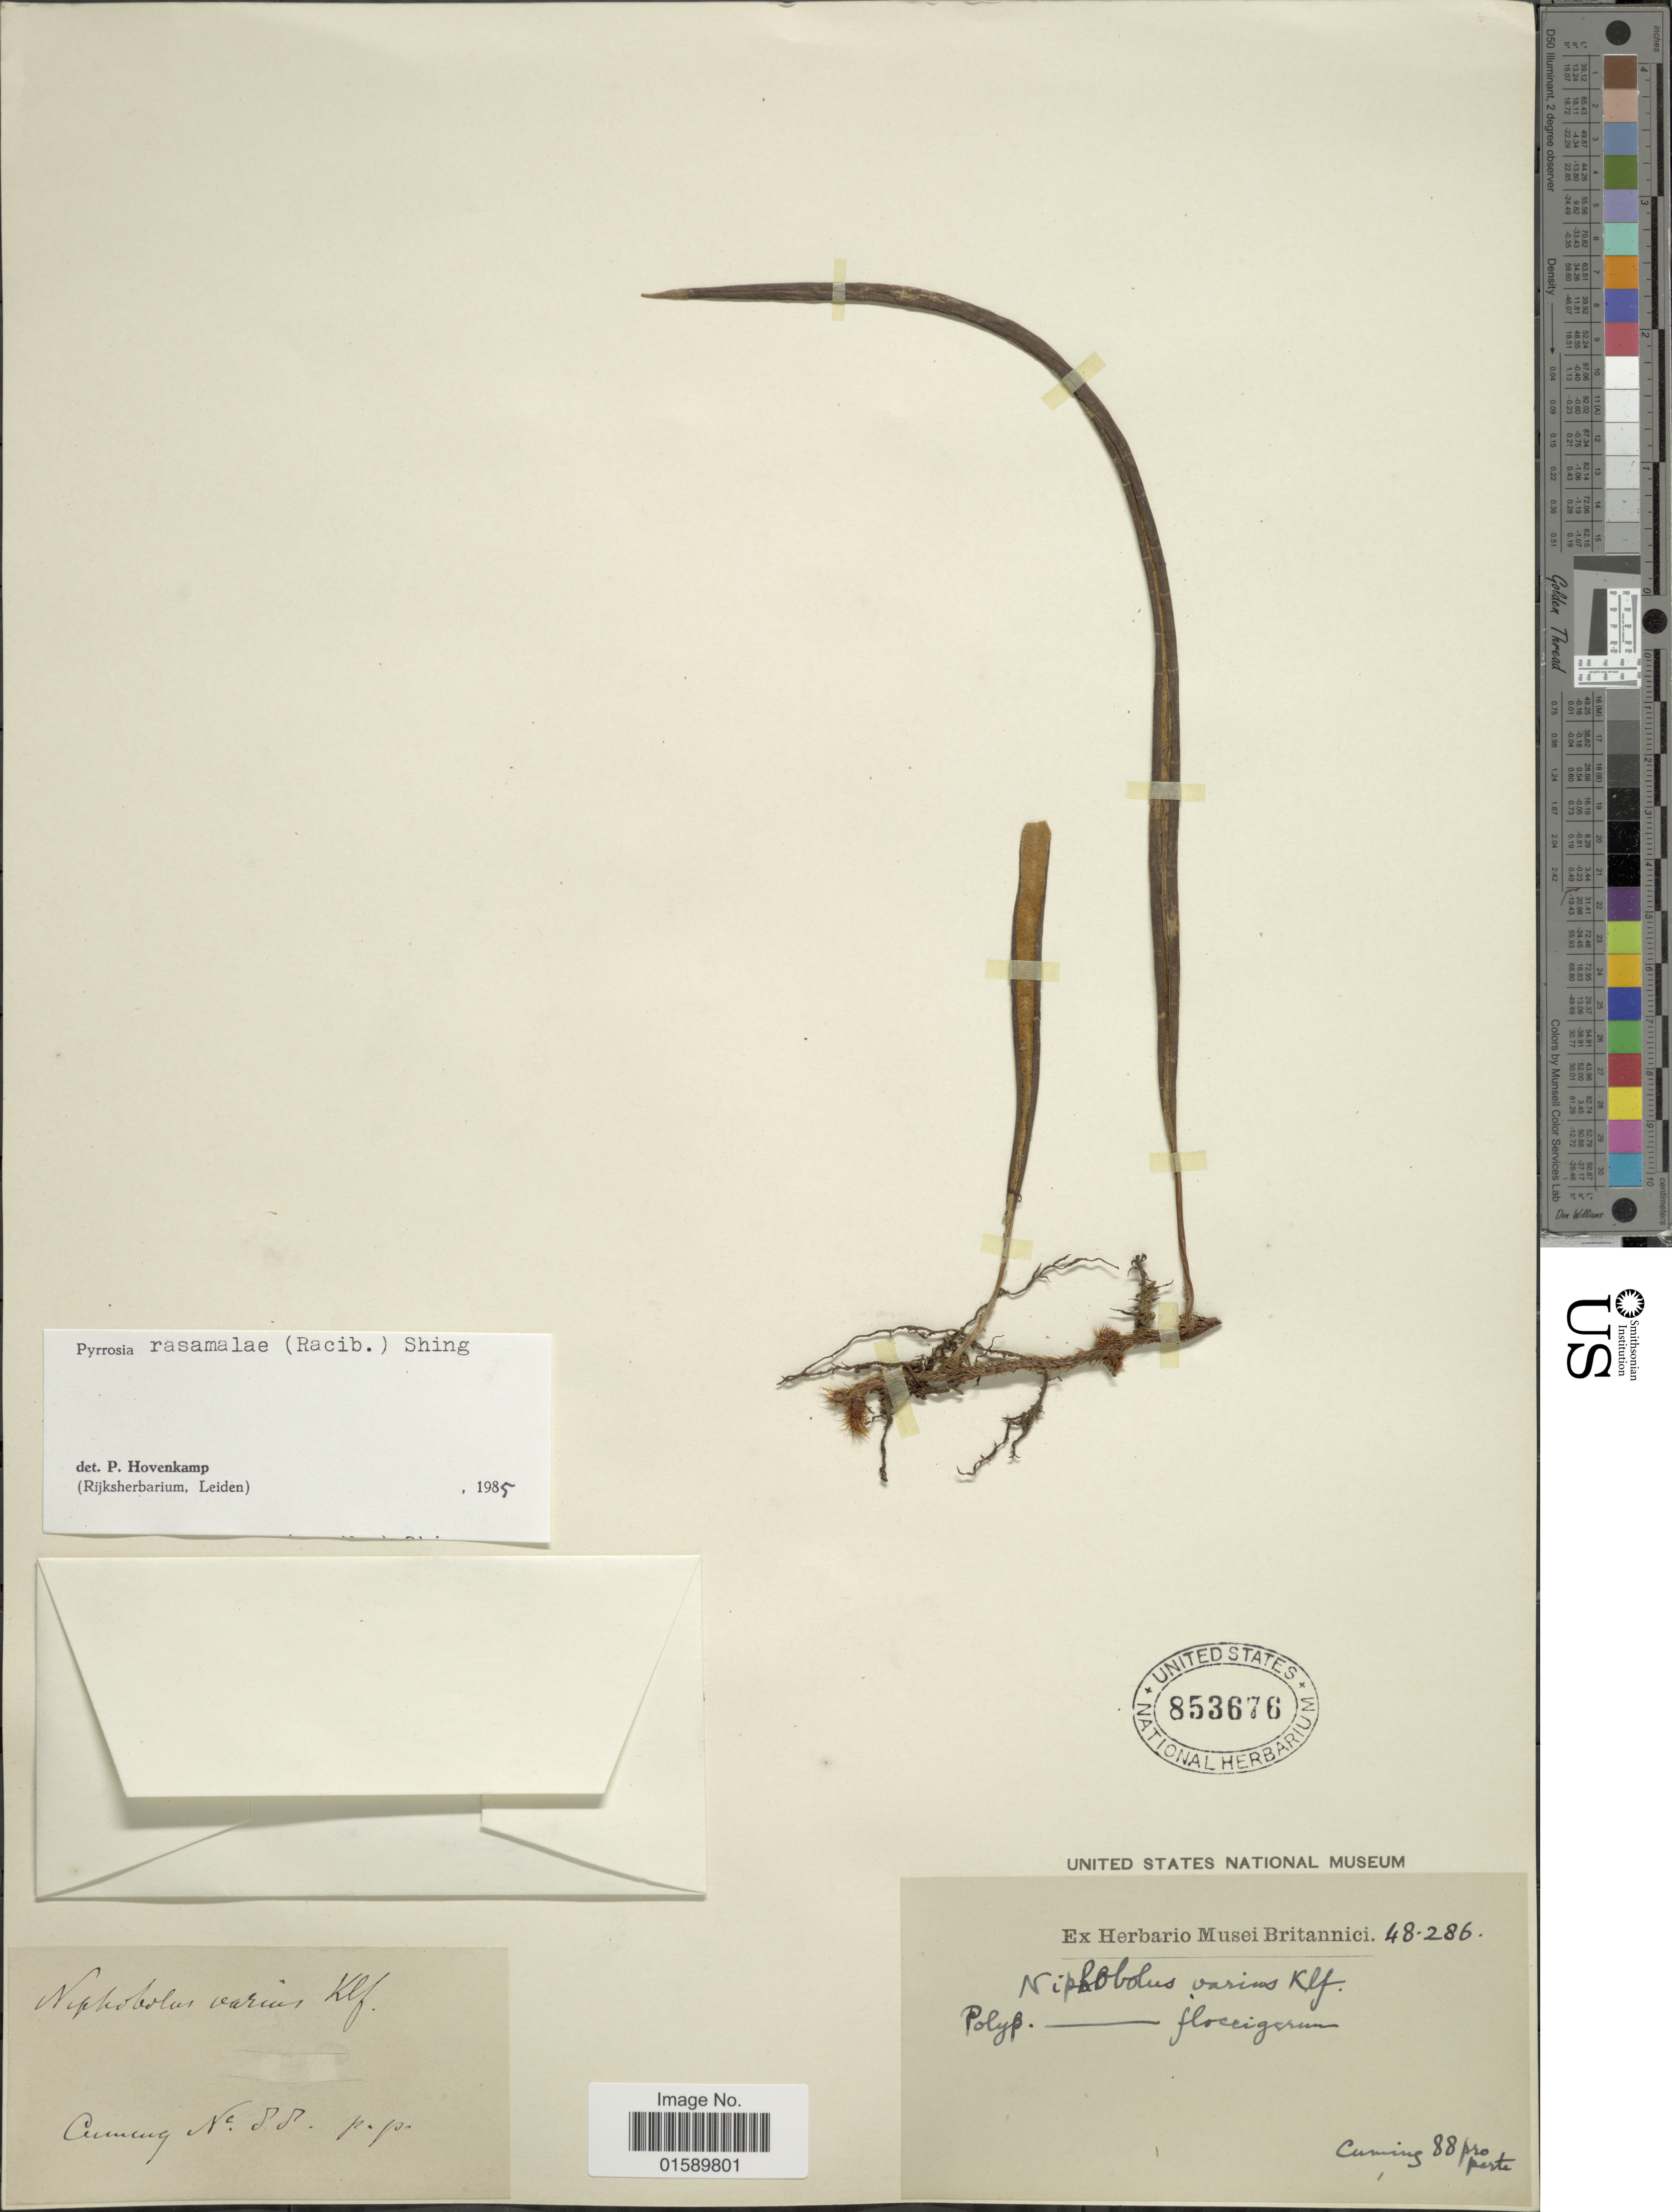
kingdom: Plantae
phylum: Tracheophyta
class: Polypodiopsida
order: Polypodiales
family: Polypodiaceae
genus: Pyrrosia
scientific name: Pyrrosia rasamalae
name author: (Racib.) K.H. Shing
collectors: -. Cuming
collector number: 88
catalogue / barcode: US 853676